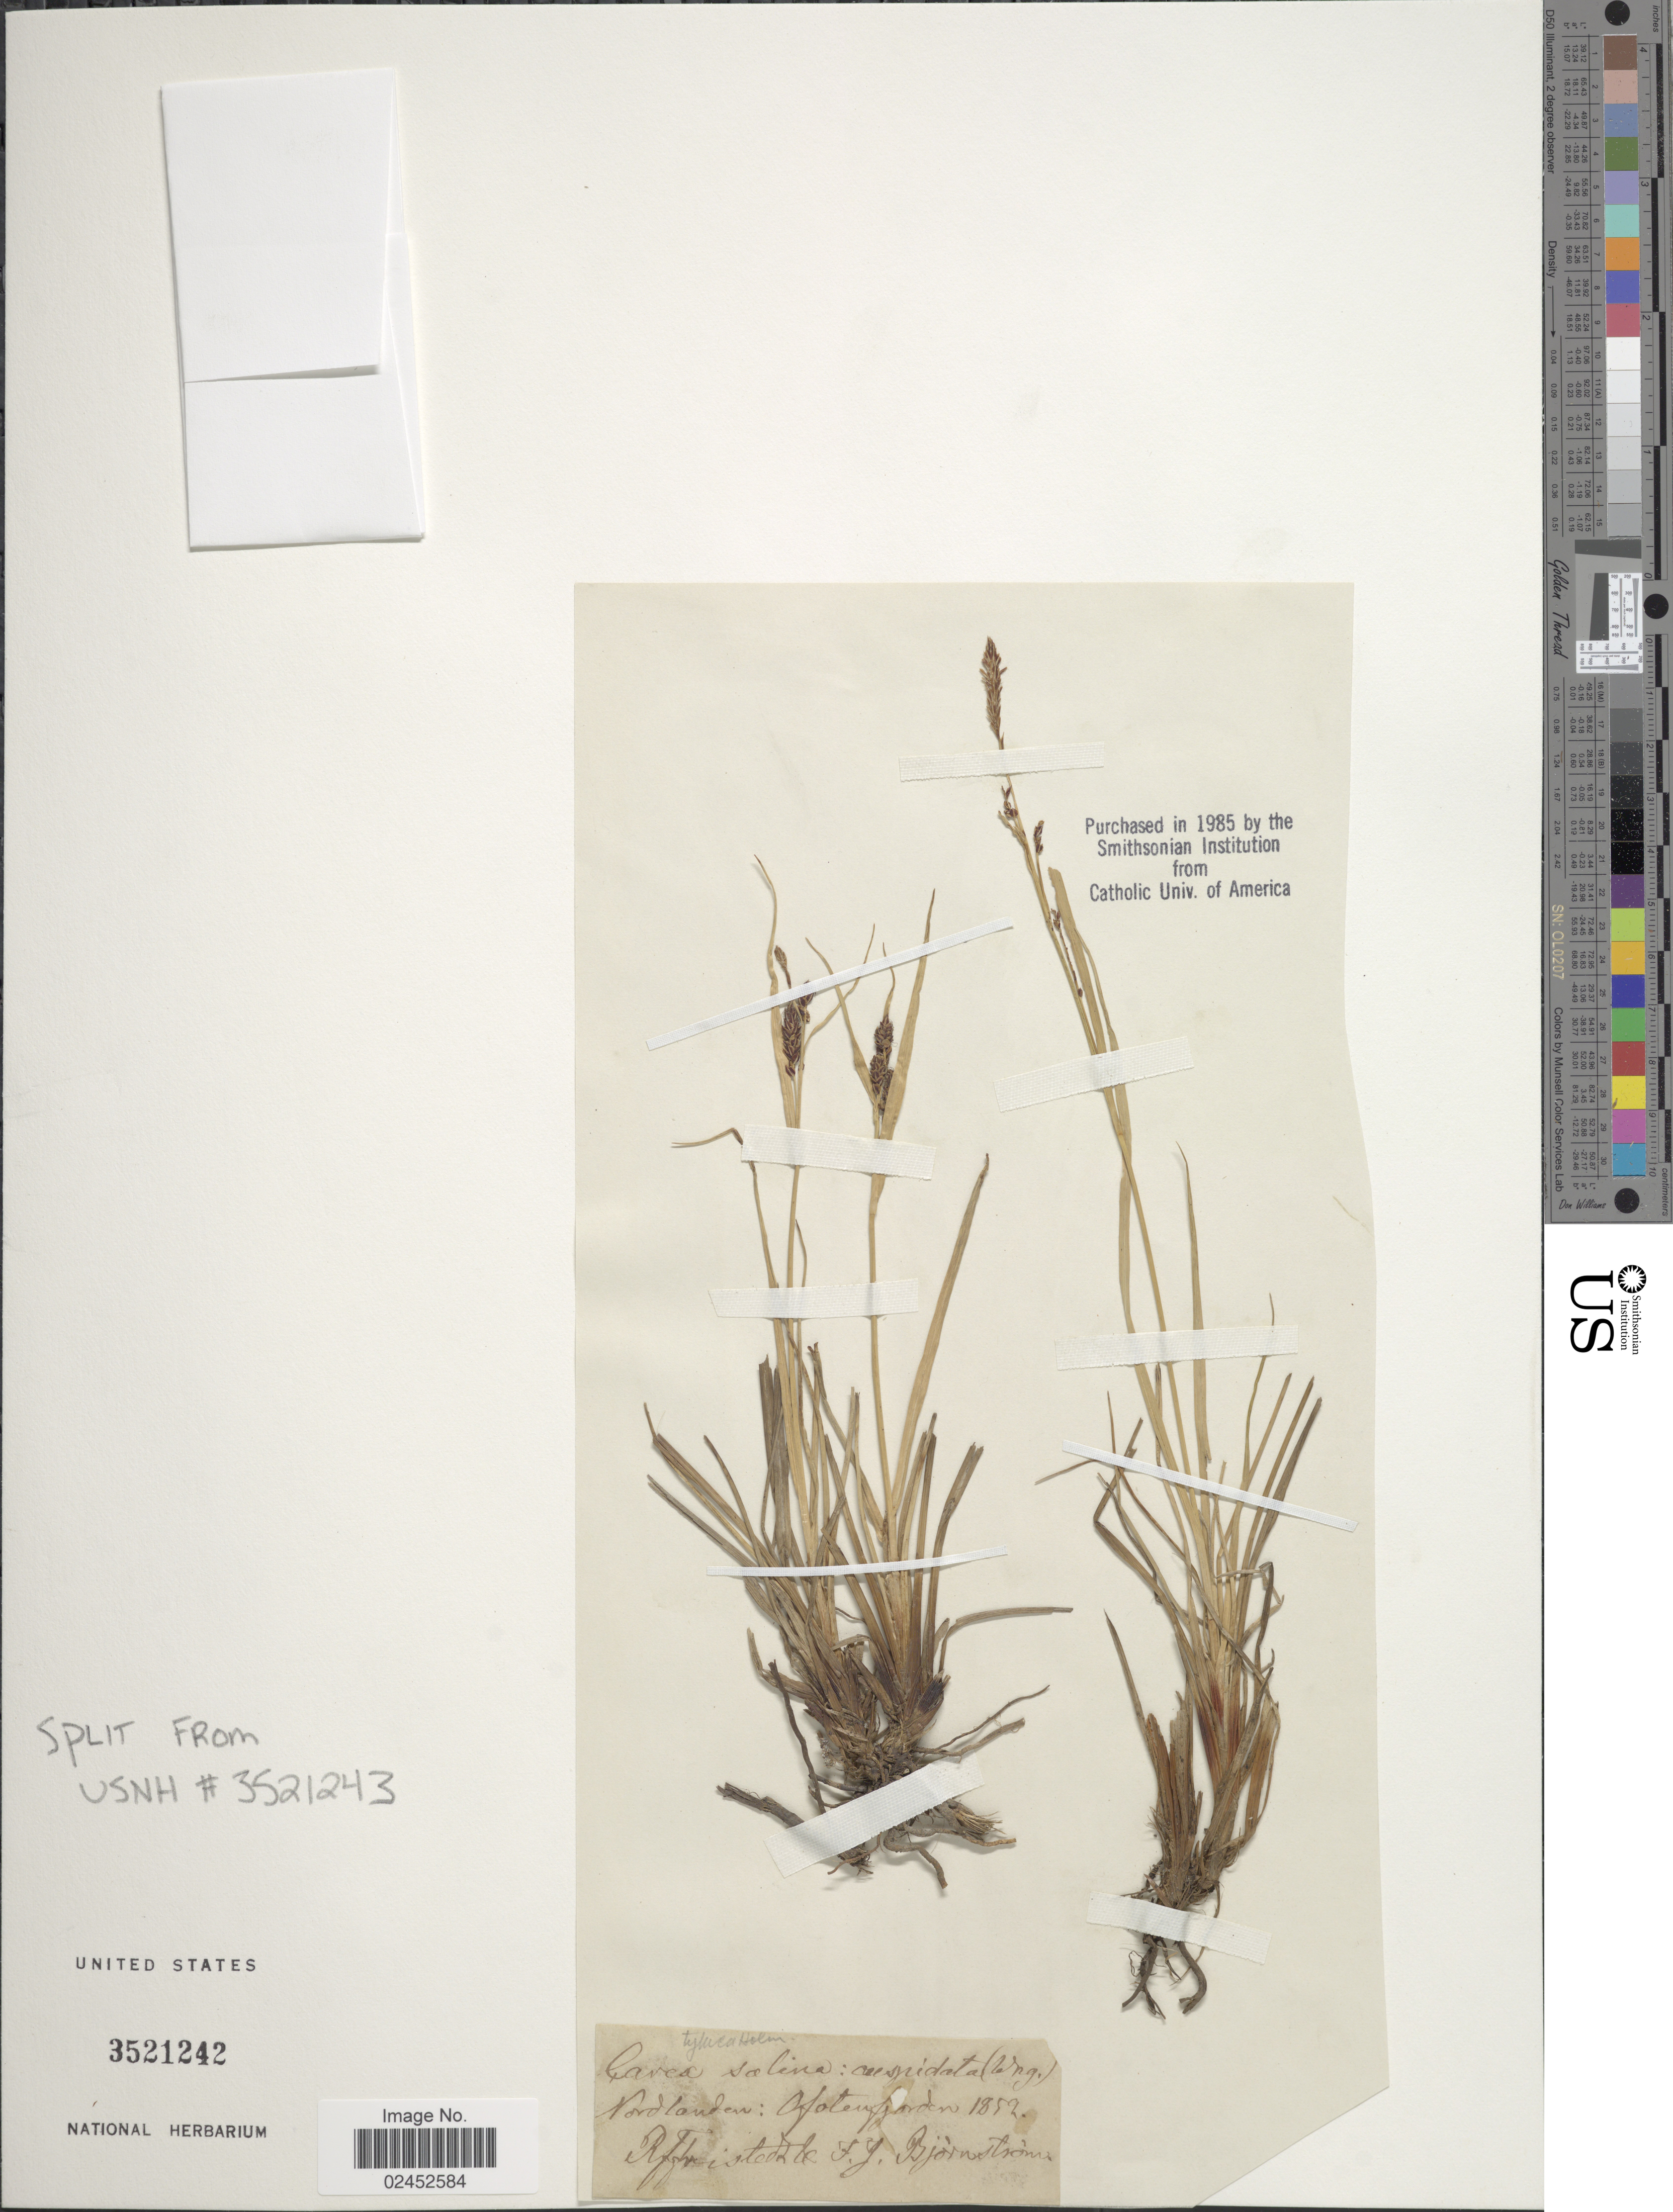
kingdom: Plantae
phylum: Tracheophyta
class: Liliopsida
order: Poales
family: Cyperaceae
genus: Carex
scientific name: Carex salina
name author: Wahlenb.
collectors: F. Björnström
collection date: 1852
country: Norway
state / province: Nordland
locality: Ofotenfjorden.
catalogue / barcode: US 3521242